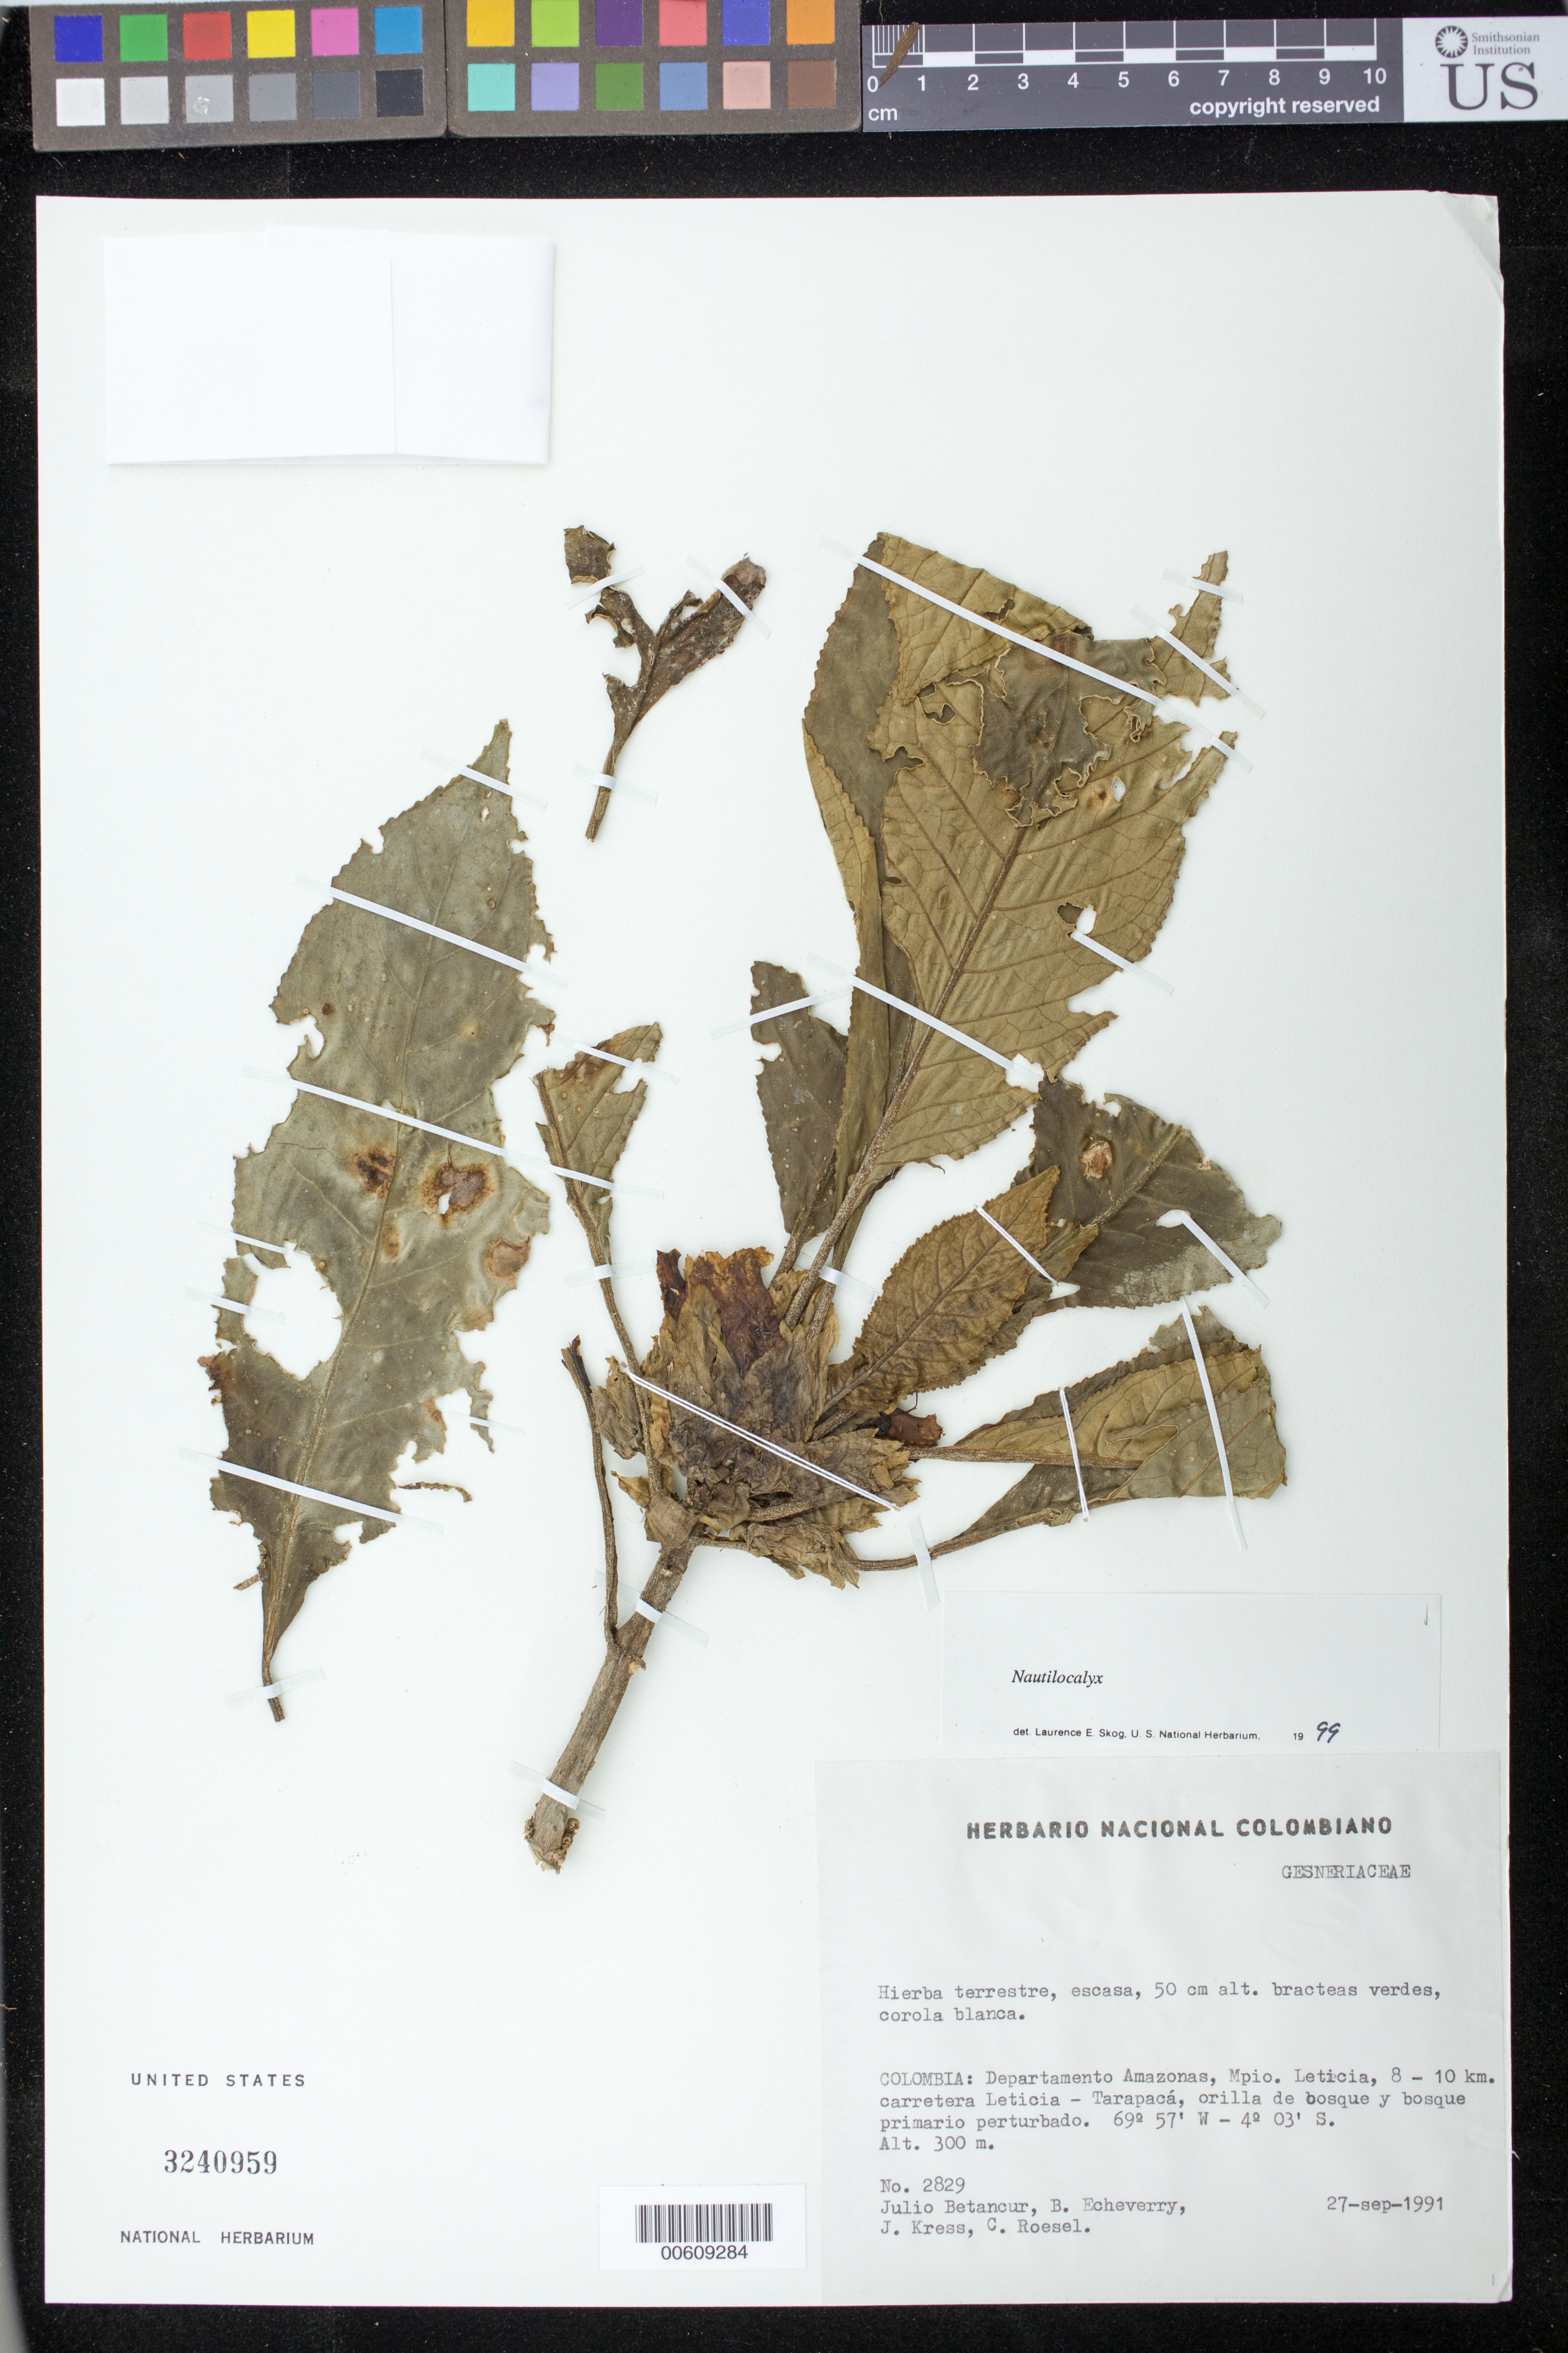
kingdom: Plantae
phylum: Tracheophyta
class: Magnoliopsida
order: Lamiales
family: Gesneriaceae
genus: Nautilocalyx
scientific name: Nautilocalyx sp.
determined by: Skog, Laurence E.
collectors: J. C. Betancur, B. Echeverry, W. J. Kress & C. S. Roesel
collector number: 2829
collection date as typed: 27 Sep 1991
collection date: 1991-09-27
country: Colombia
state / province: Amazônas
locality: Mpio. Leticia, 8-10 km carretera Leticia - Tarapacá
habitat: Orilla de bosque y bosque primario perturbado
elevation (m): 300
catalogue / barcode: US 3240959